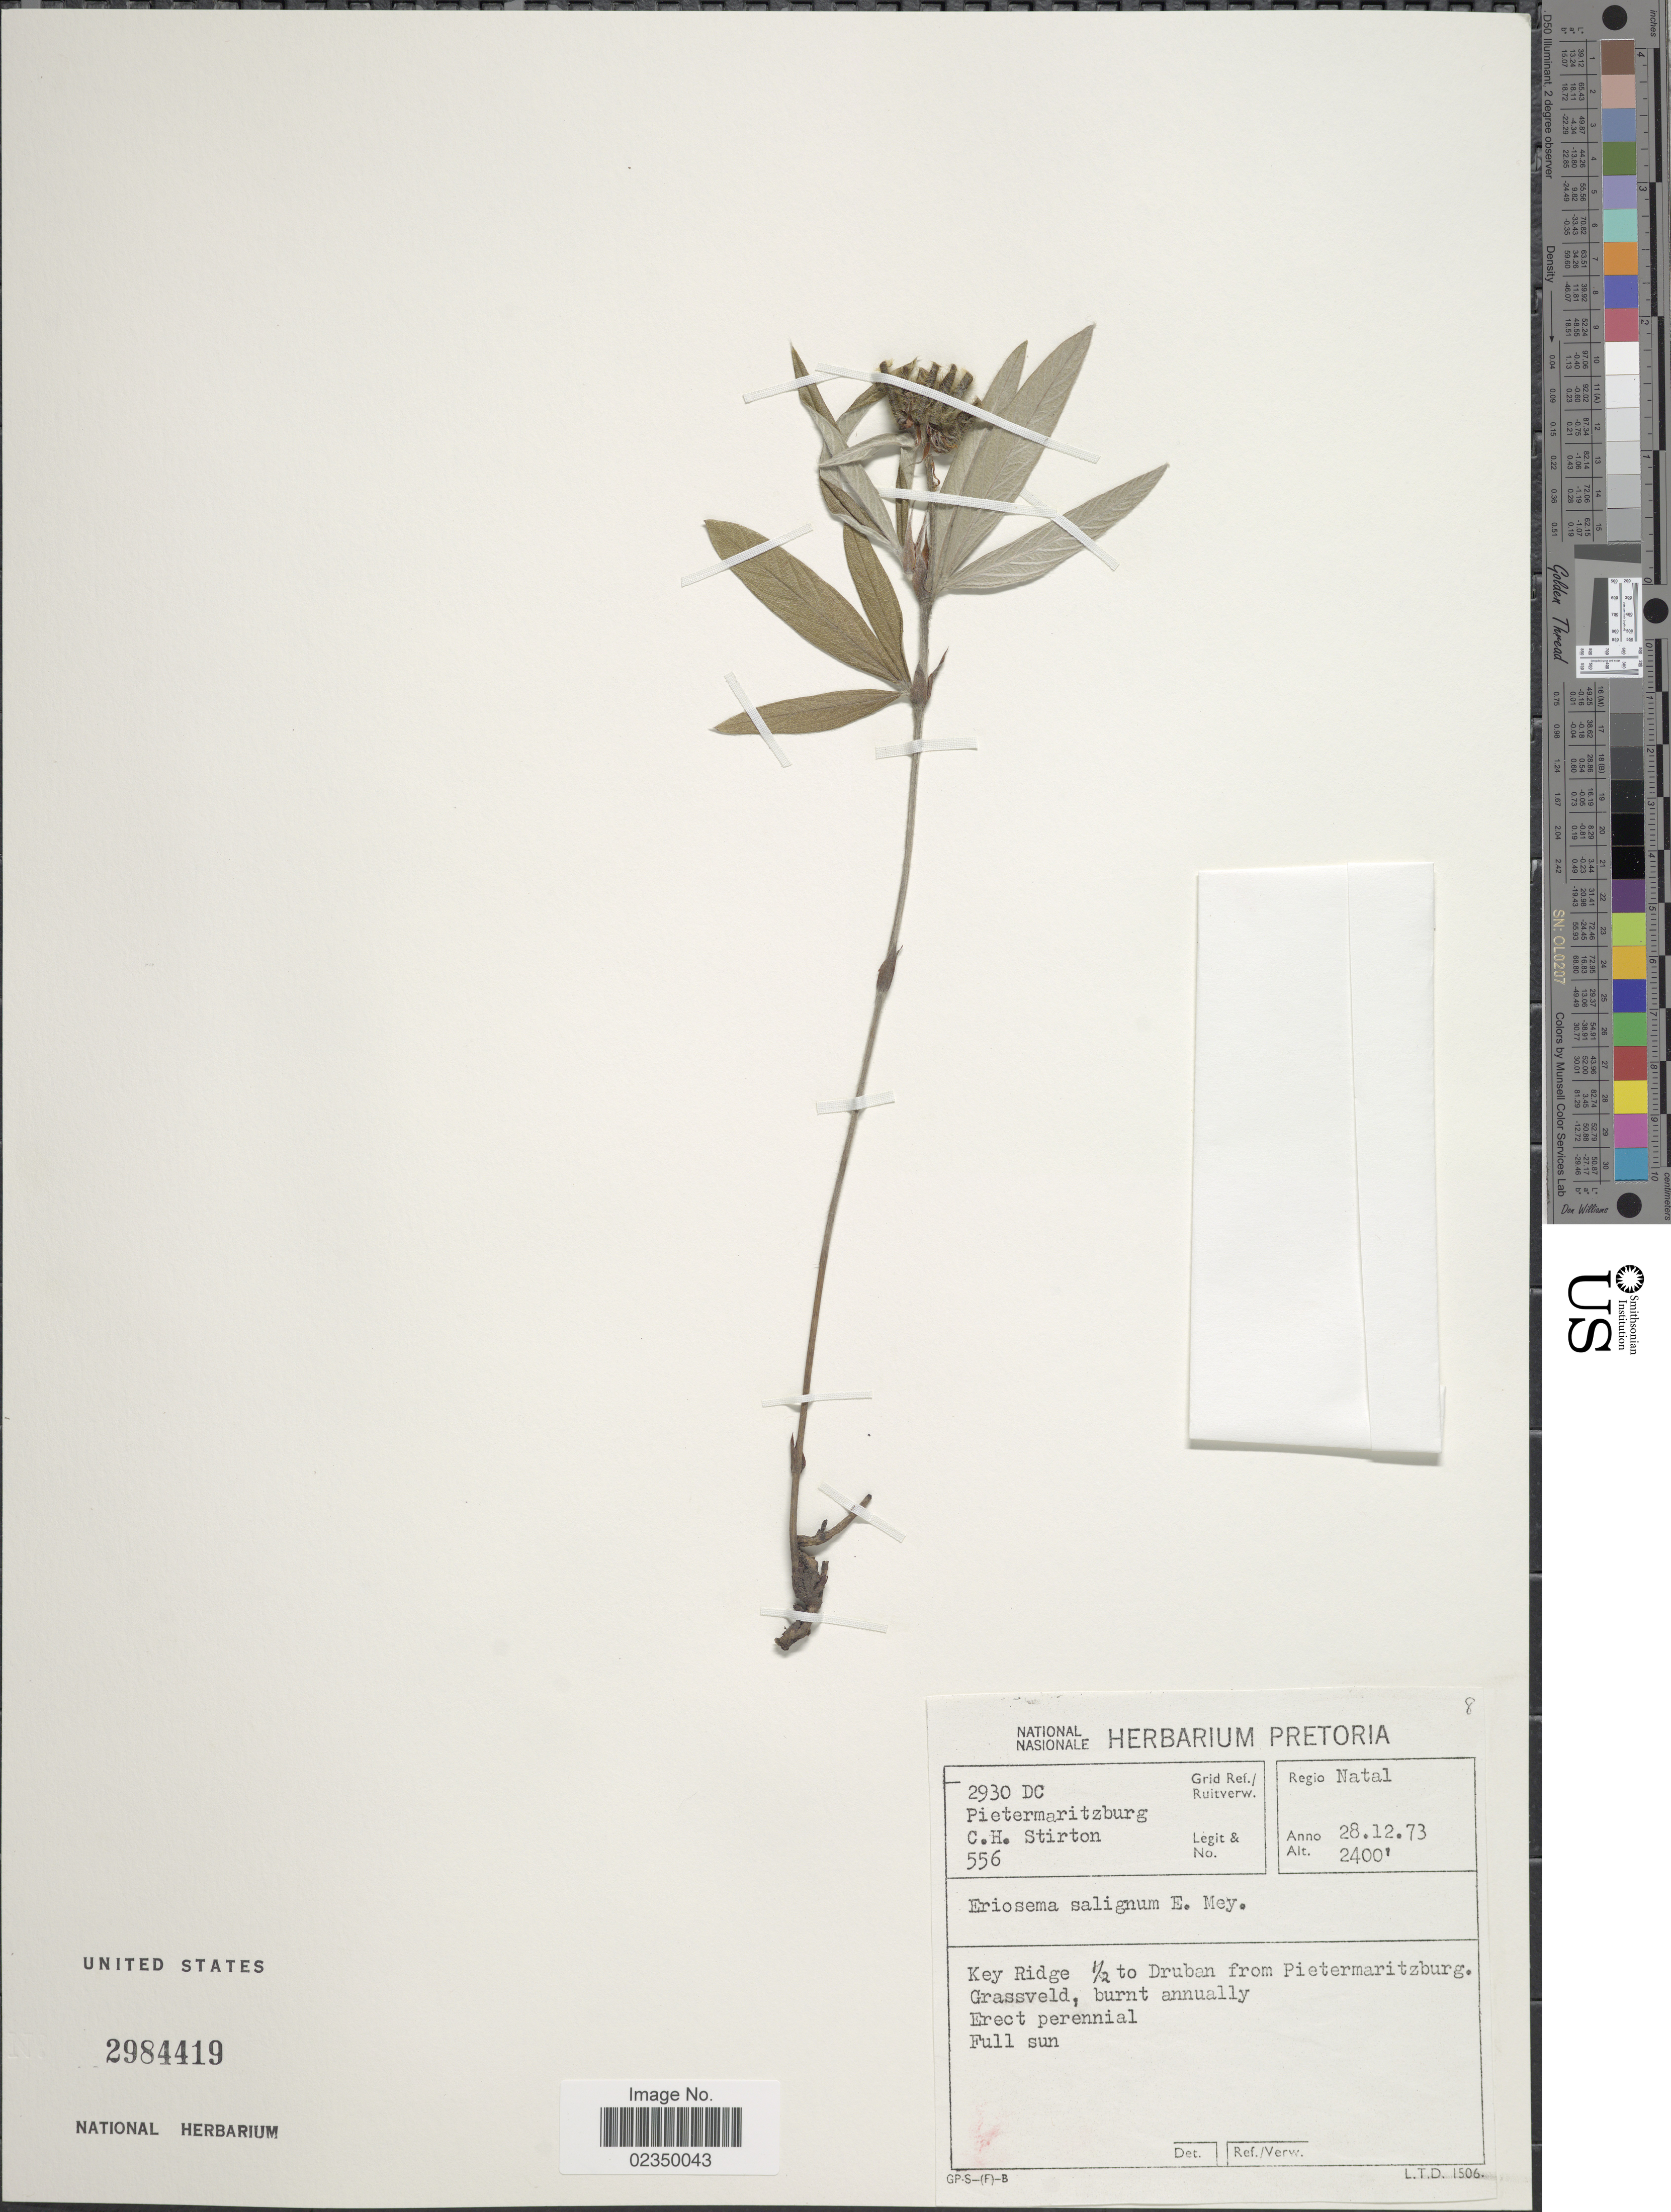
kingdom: Plantae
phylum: Tracheophyta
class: Magnoliopsida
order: Fabales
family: Fabaceae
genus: Eriosema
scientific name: Eriosema salignum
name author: E. Mey.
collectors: C. H. Stirton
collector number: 556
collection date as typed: Transcribed d/m/y: 28/12/73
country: South Africa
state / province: KwaZulu-Natal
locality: Regio Natal. Key Ridge ½ to Druban from Pietermaritzburg Grassveld.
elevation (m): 732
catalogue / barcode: US 2984419